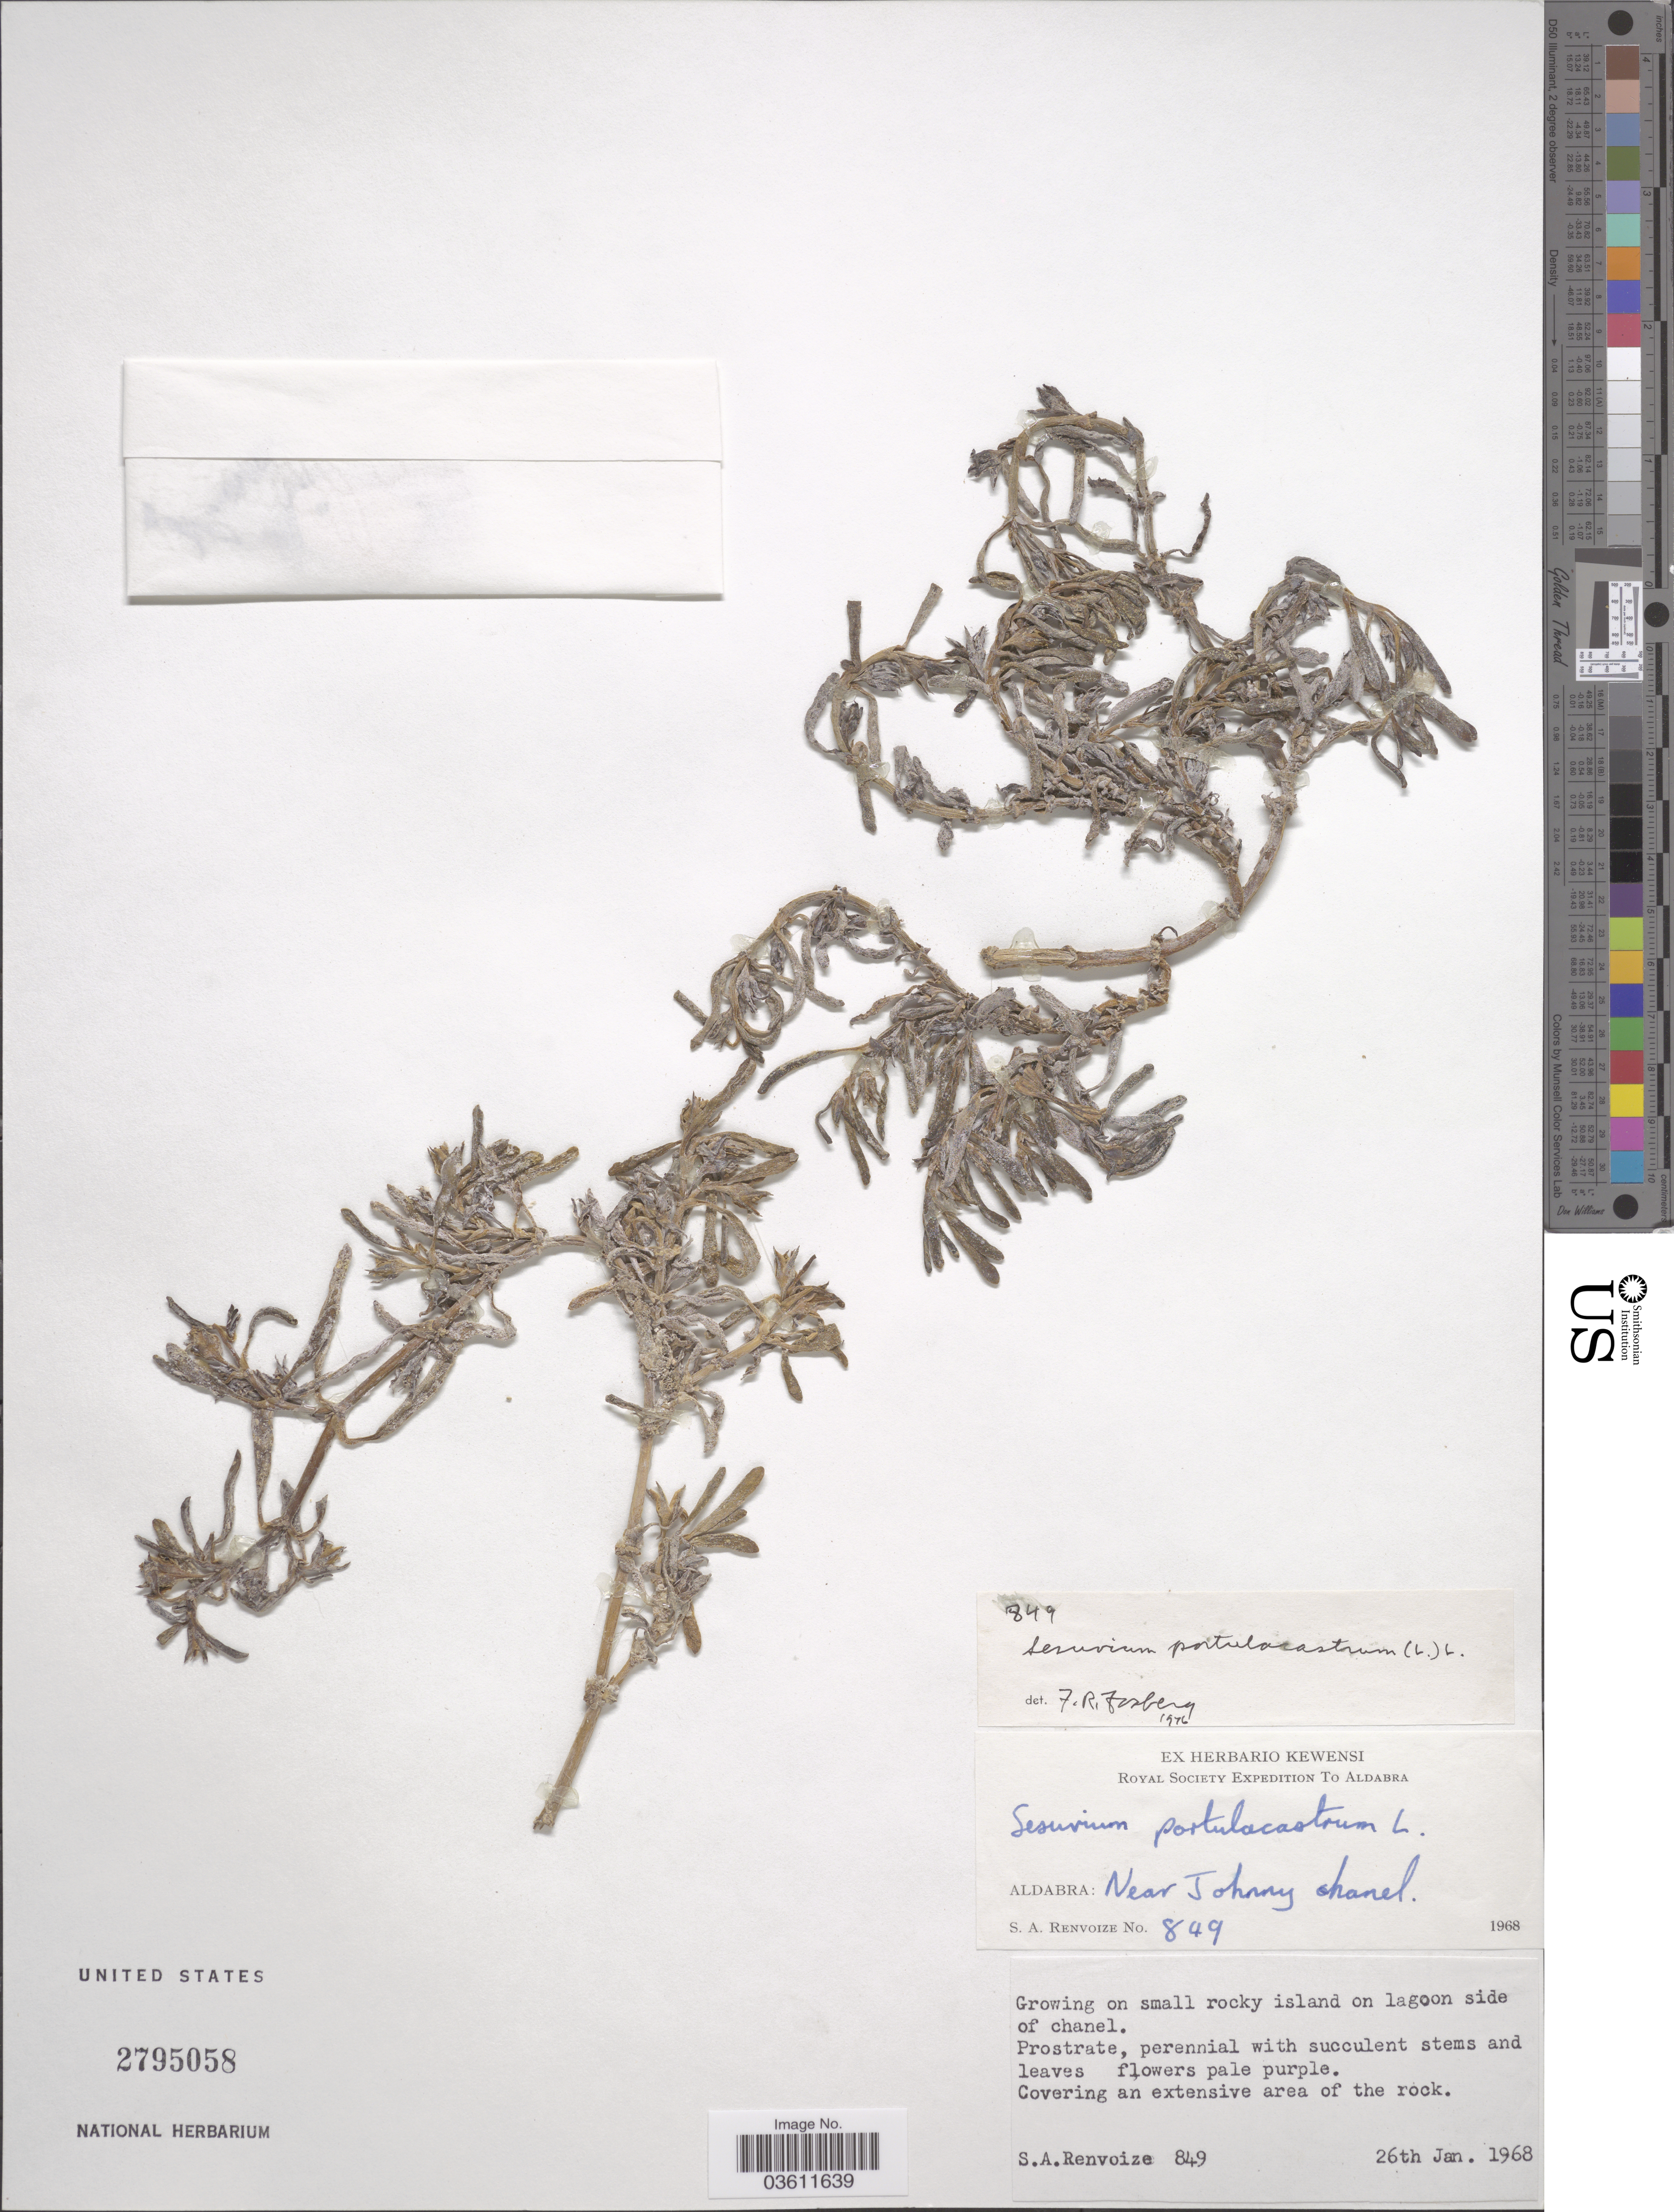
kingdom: Plantae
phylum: Tracheophyta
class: Magnoliopsida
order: Caryophyllales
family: Aizoaceae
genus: Sesuvium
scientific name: Sesuvium portulacastrum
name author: (L.) L.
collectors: S. A. Renvoize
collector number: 849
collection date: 1968-01-26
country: Seychelles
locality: Aldabra: Near Johnny chanel.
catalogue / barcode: US 2795058